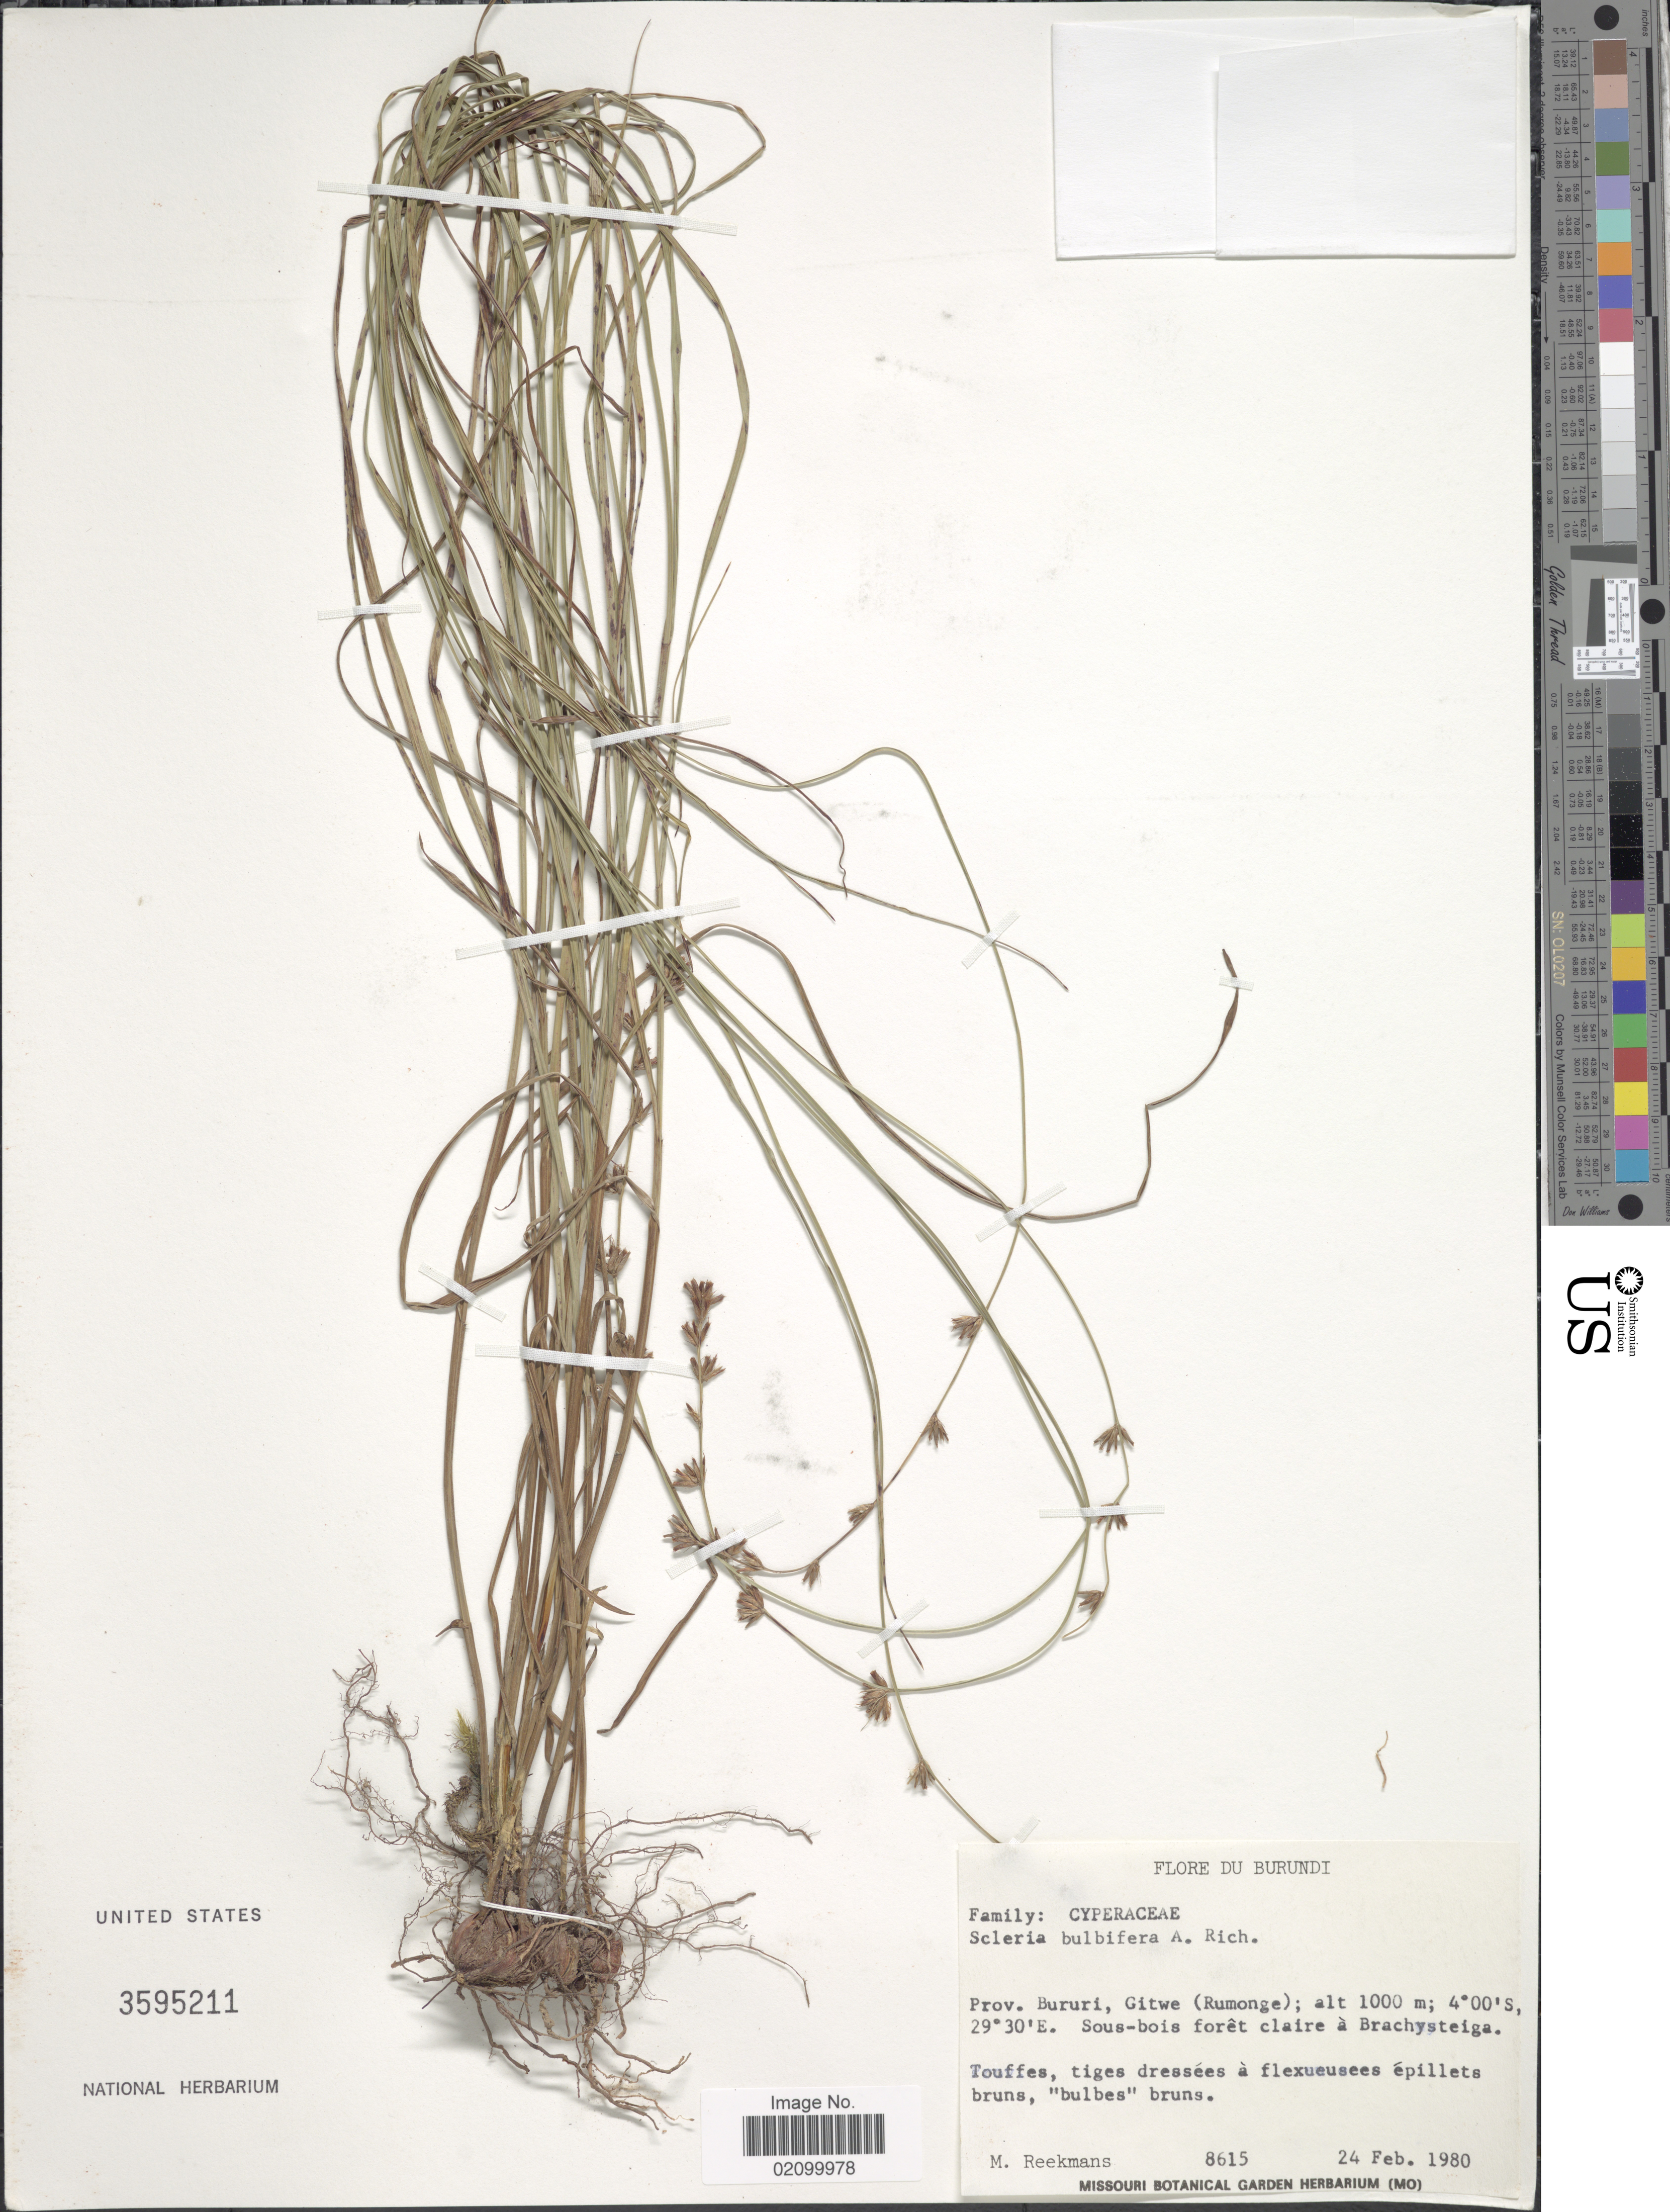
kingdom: Plantae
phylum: Tracheophyta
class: Liliopsida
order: Poales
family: Cyperaceae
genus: Scleria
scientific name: Scleria bulbifera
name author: Hochst. ex A. Rich.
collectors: M. Reekmans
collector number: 8615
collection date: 1980-02-24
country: Burundi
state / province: Bururi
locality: Prov. Bururi, Gitwe (Rumonge)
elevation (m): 1000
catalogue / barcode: US 3595211